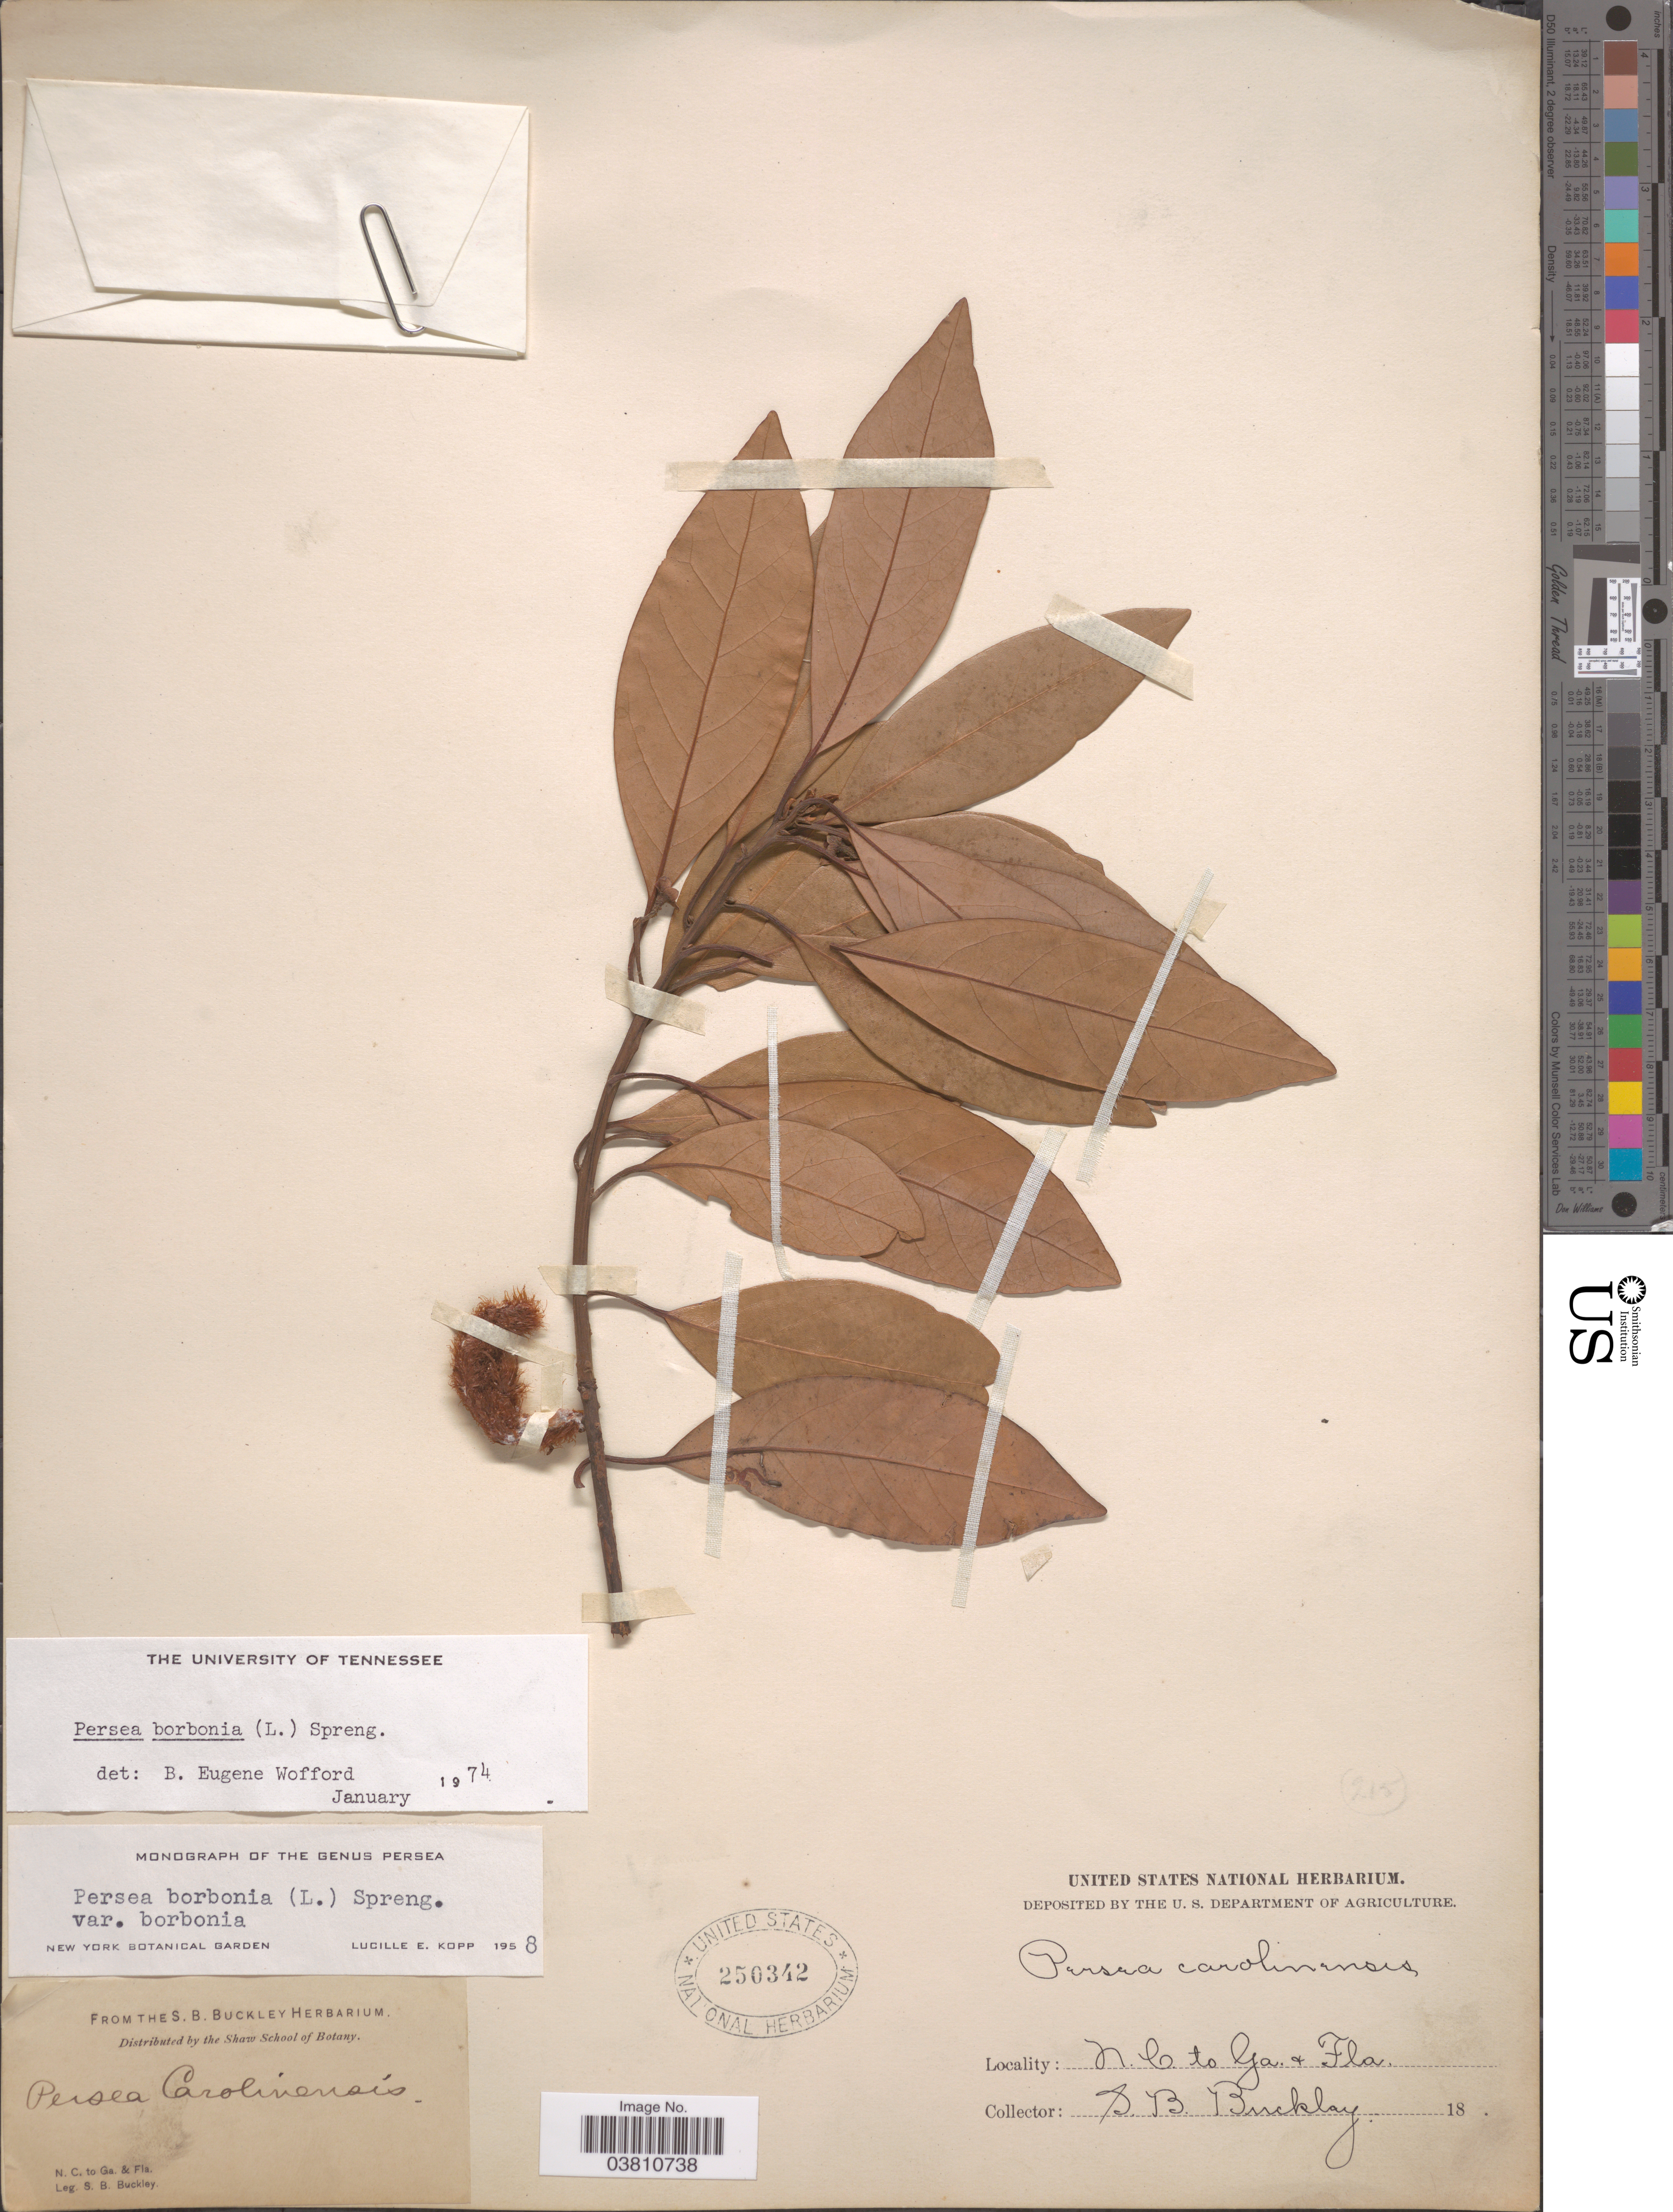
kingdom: Plantae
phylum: Tracheophyta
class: Magnoliopsida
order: Laurales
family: Lauraceae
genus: Persea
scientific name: Persea borbonia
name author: (L.) Spreng.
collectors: S. B. Buckley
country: United States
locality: N. C. to Ga. & Fla.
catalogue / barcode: US 250342